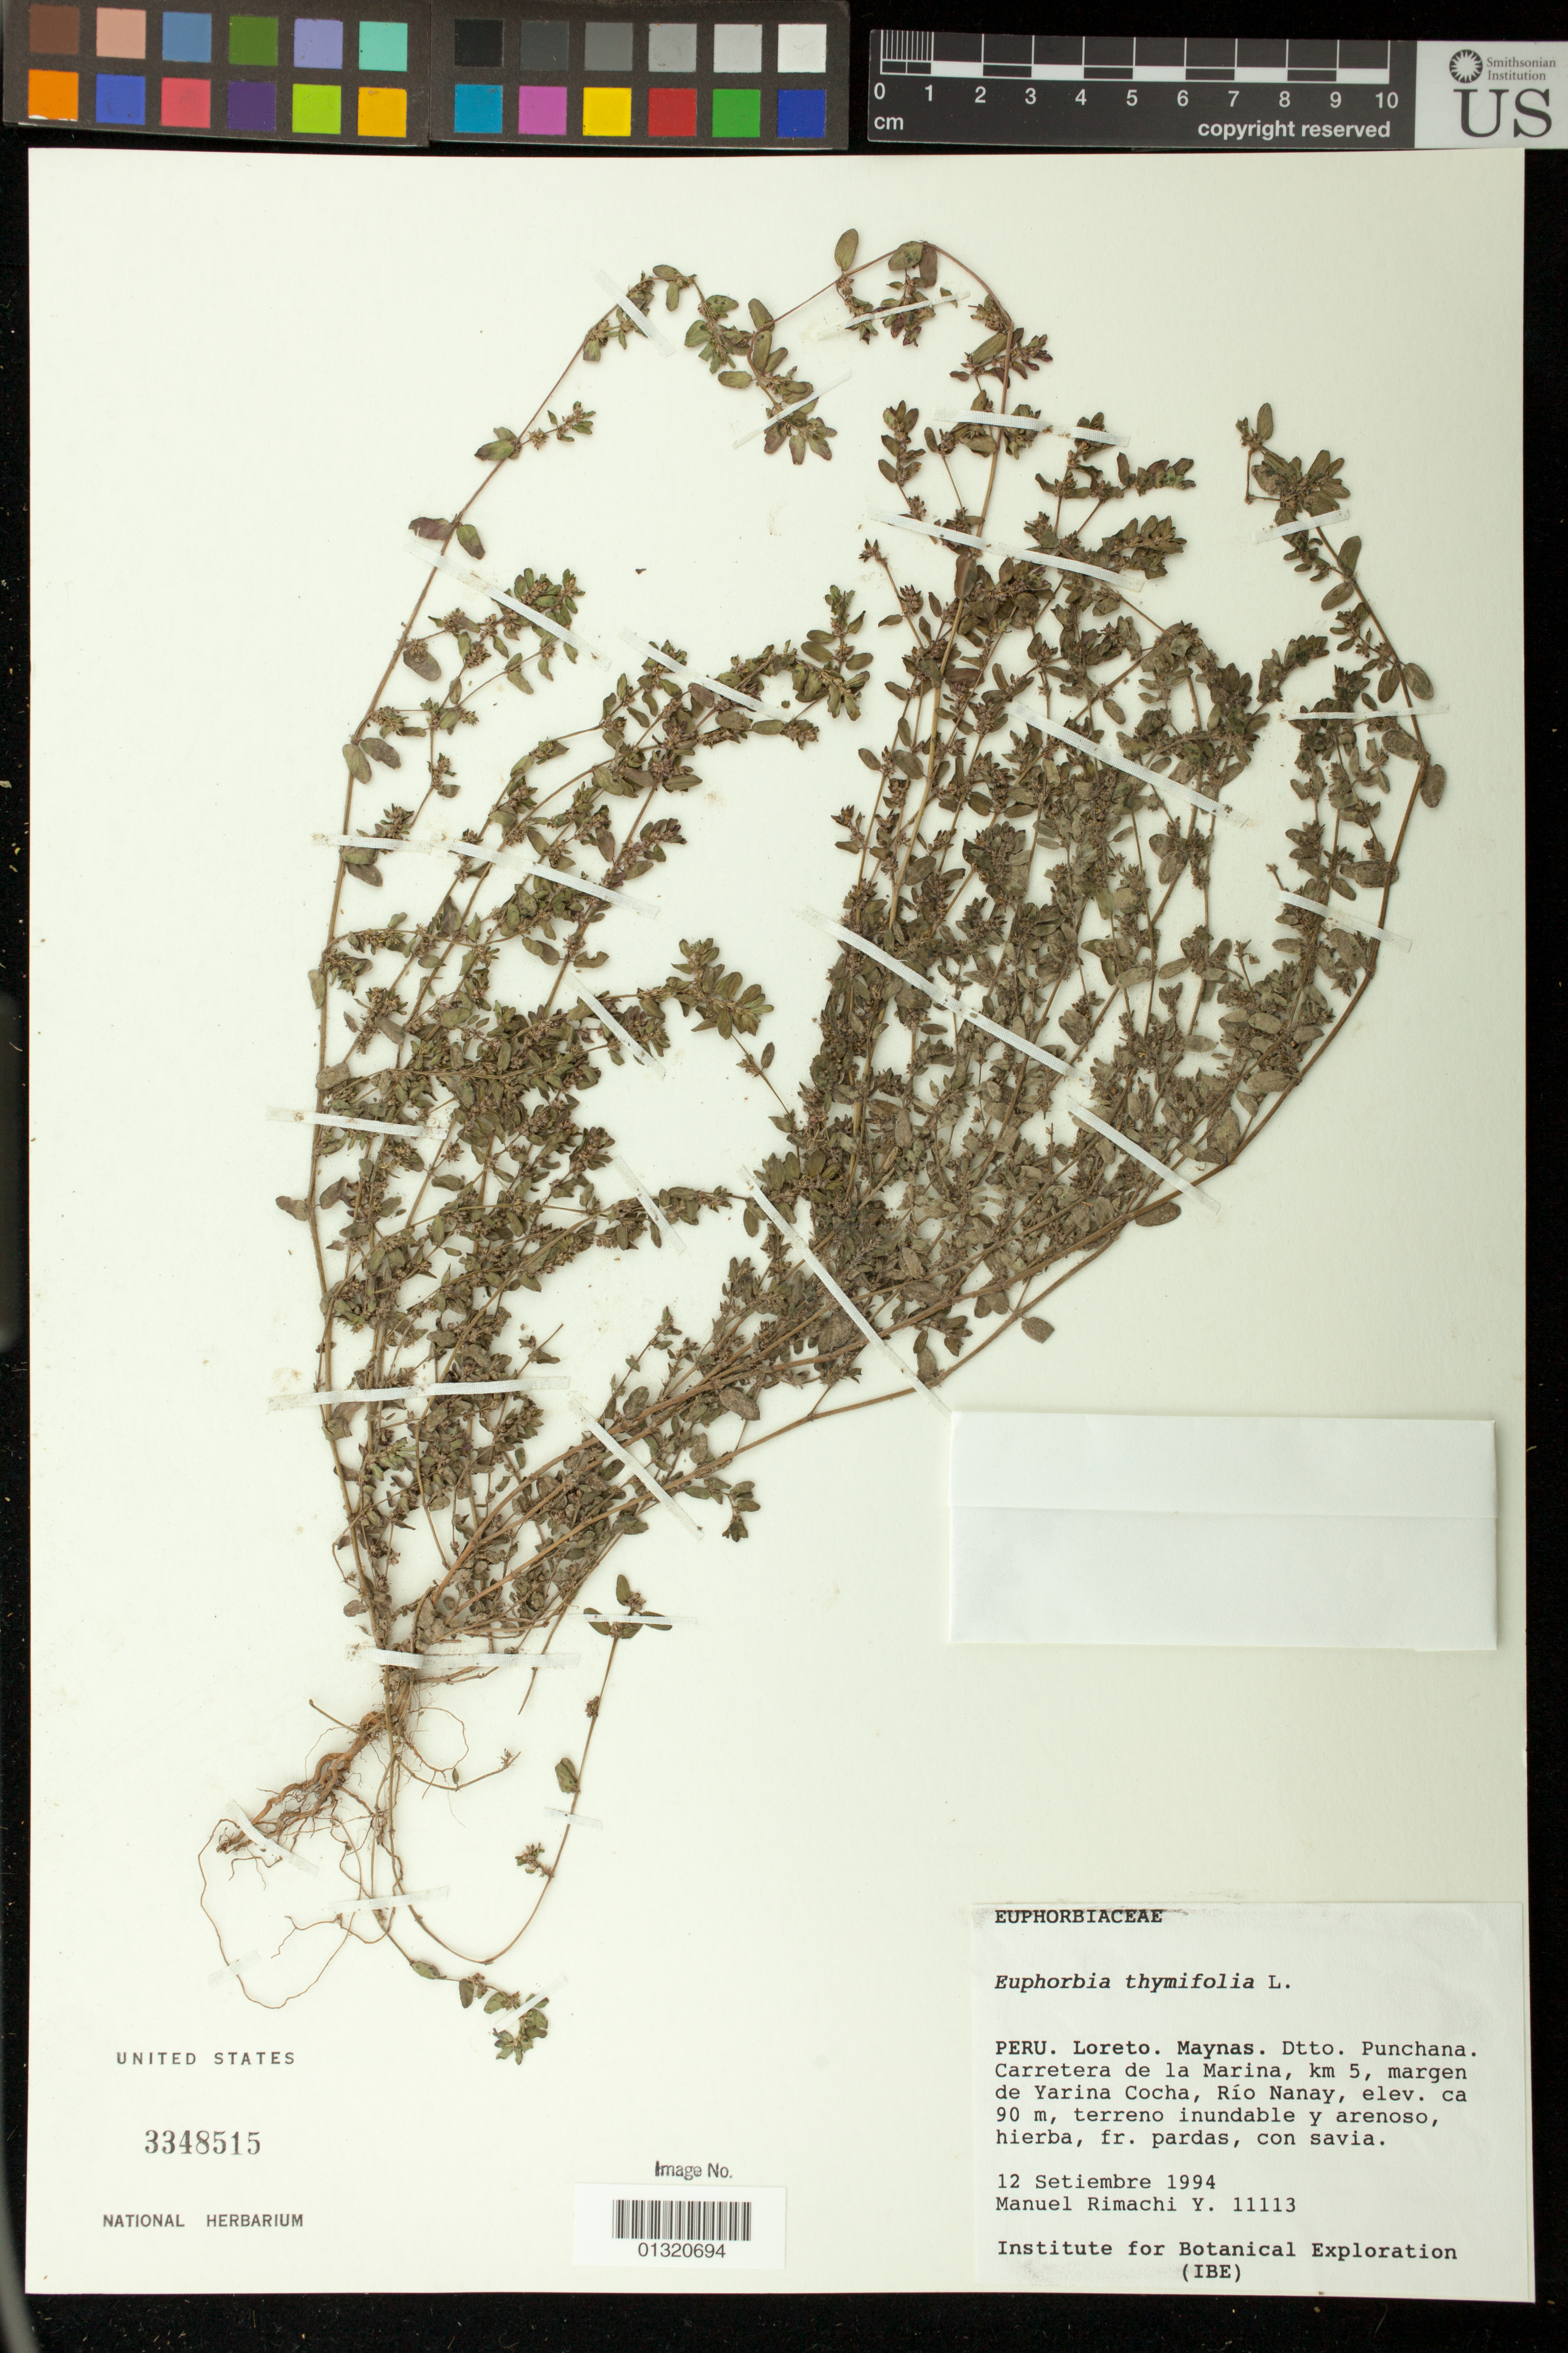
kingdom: Plantae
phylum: Tracheophyta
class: Magnoliopsida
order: Malpighiales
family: Euphorbiaceae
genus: Euphorbia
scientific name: Euphorbia thymifolia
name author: L.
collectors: M. Rimachi Y.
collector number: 11113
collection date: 1994-09-12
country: Peru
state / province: Loreto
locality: Maynas. Dtto. Punchana. Carretera de la Marina, km 5, margen de Yarina Cocha, Rio Nanay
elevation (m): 90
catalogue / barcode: US 3348515